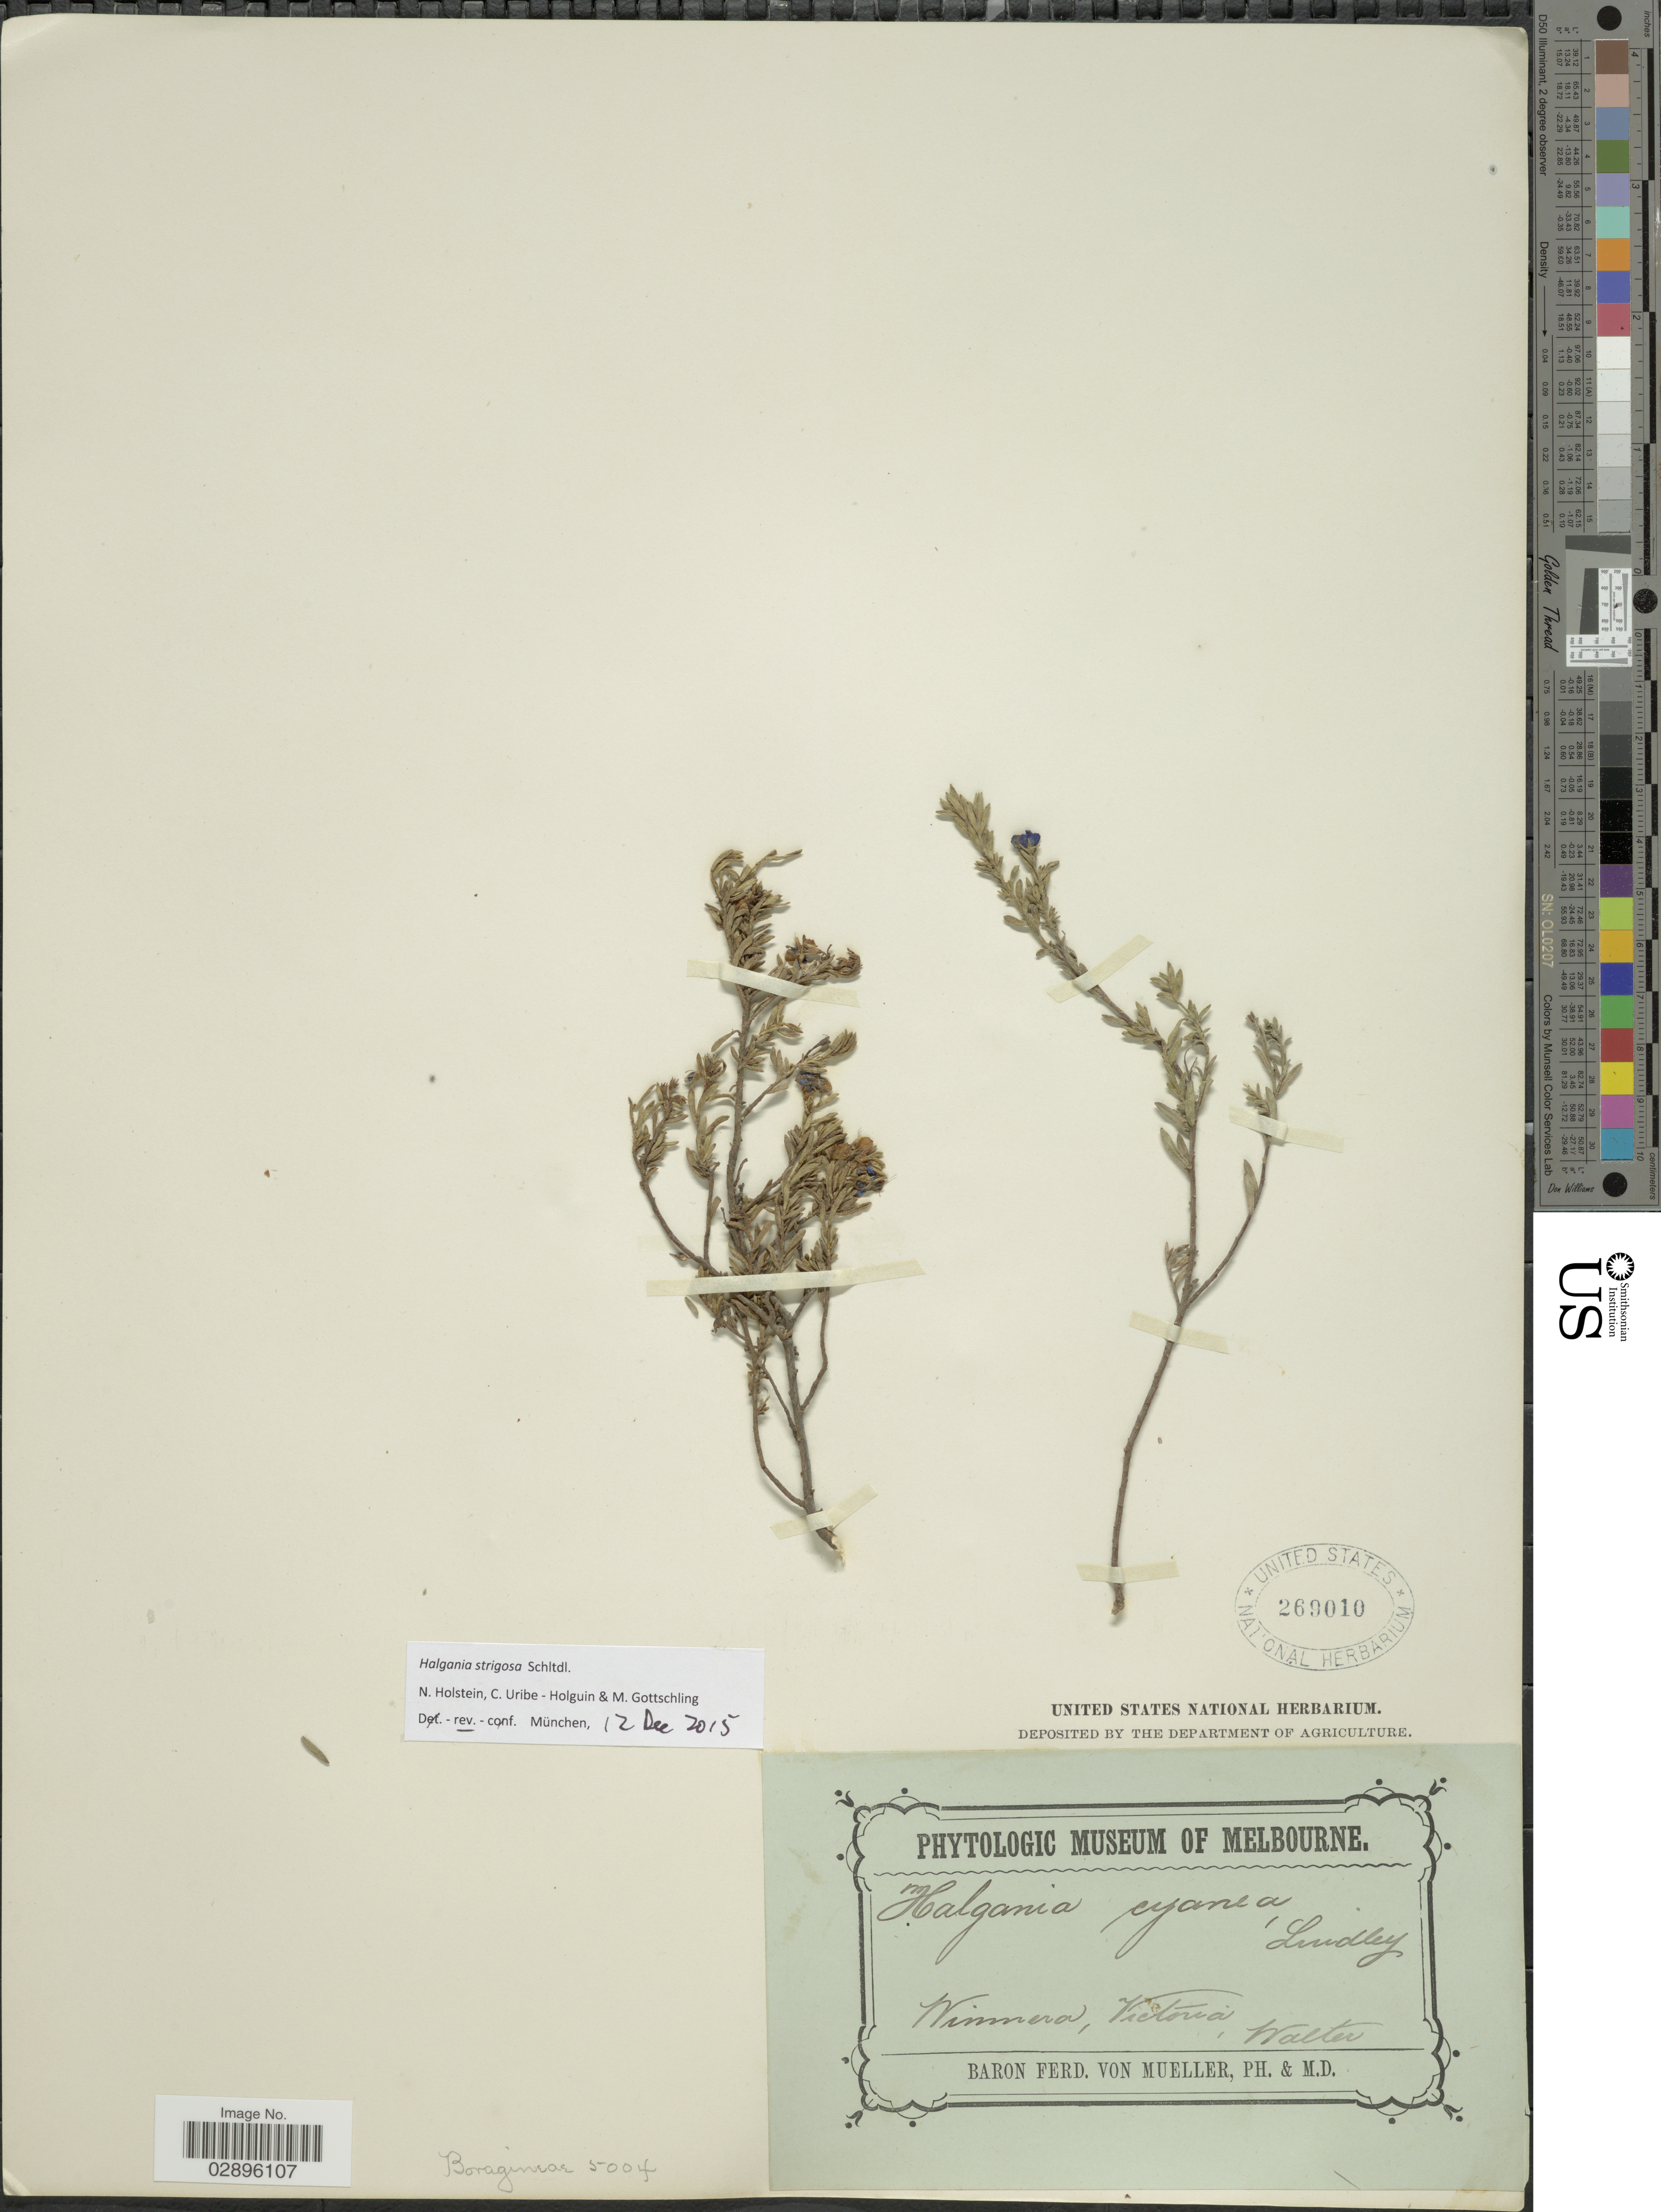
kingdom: Plantae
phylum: Tracheophyta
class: Magnoliopsida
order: Boraginales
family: Ehretiaceae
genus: Halgania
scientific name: Halgania strigosa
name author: Schltdl.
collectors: F. Mueller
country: Australia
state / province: Victoria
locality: Wimmera, Victoria, Walter.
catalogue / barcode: US 269010